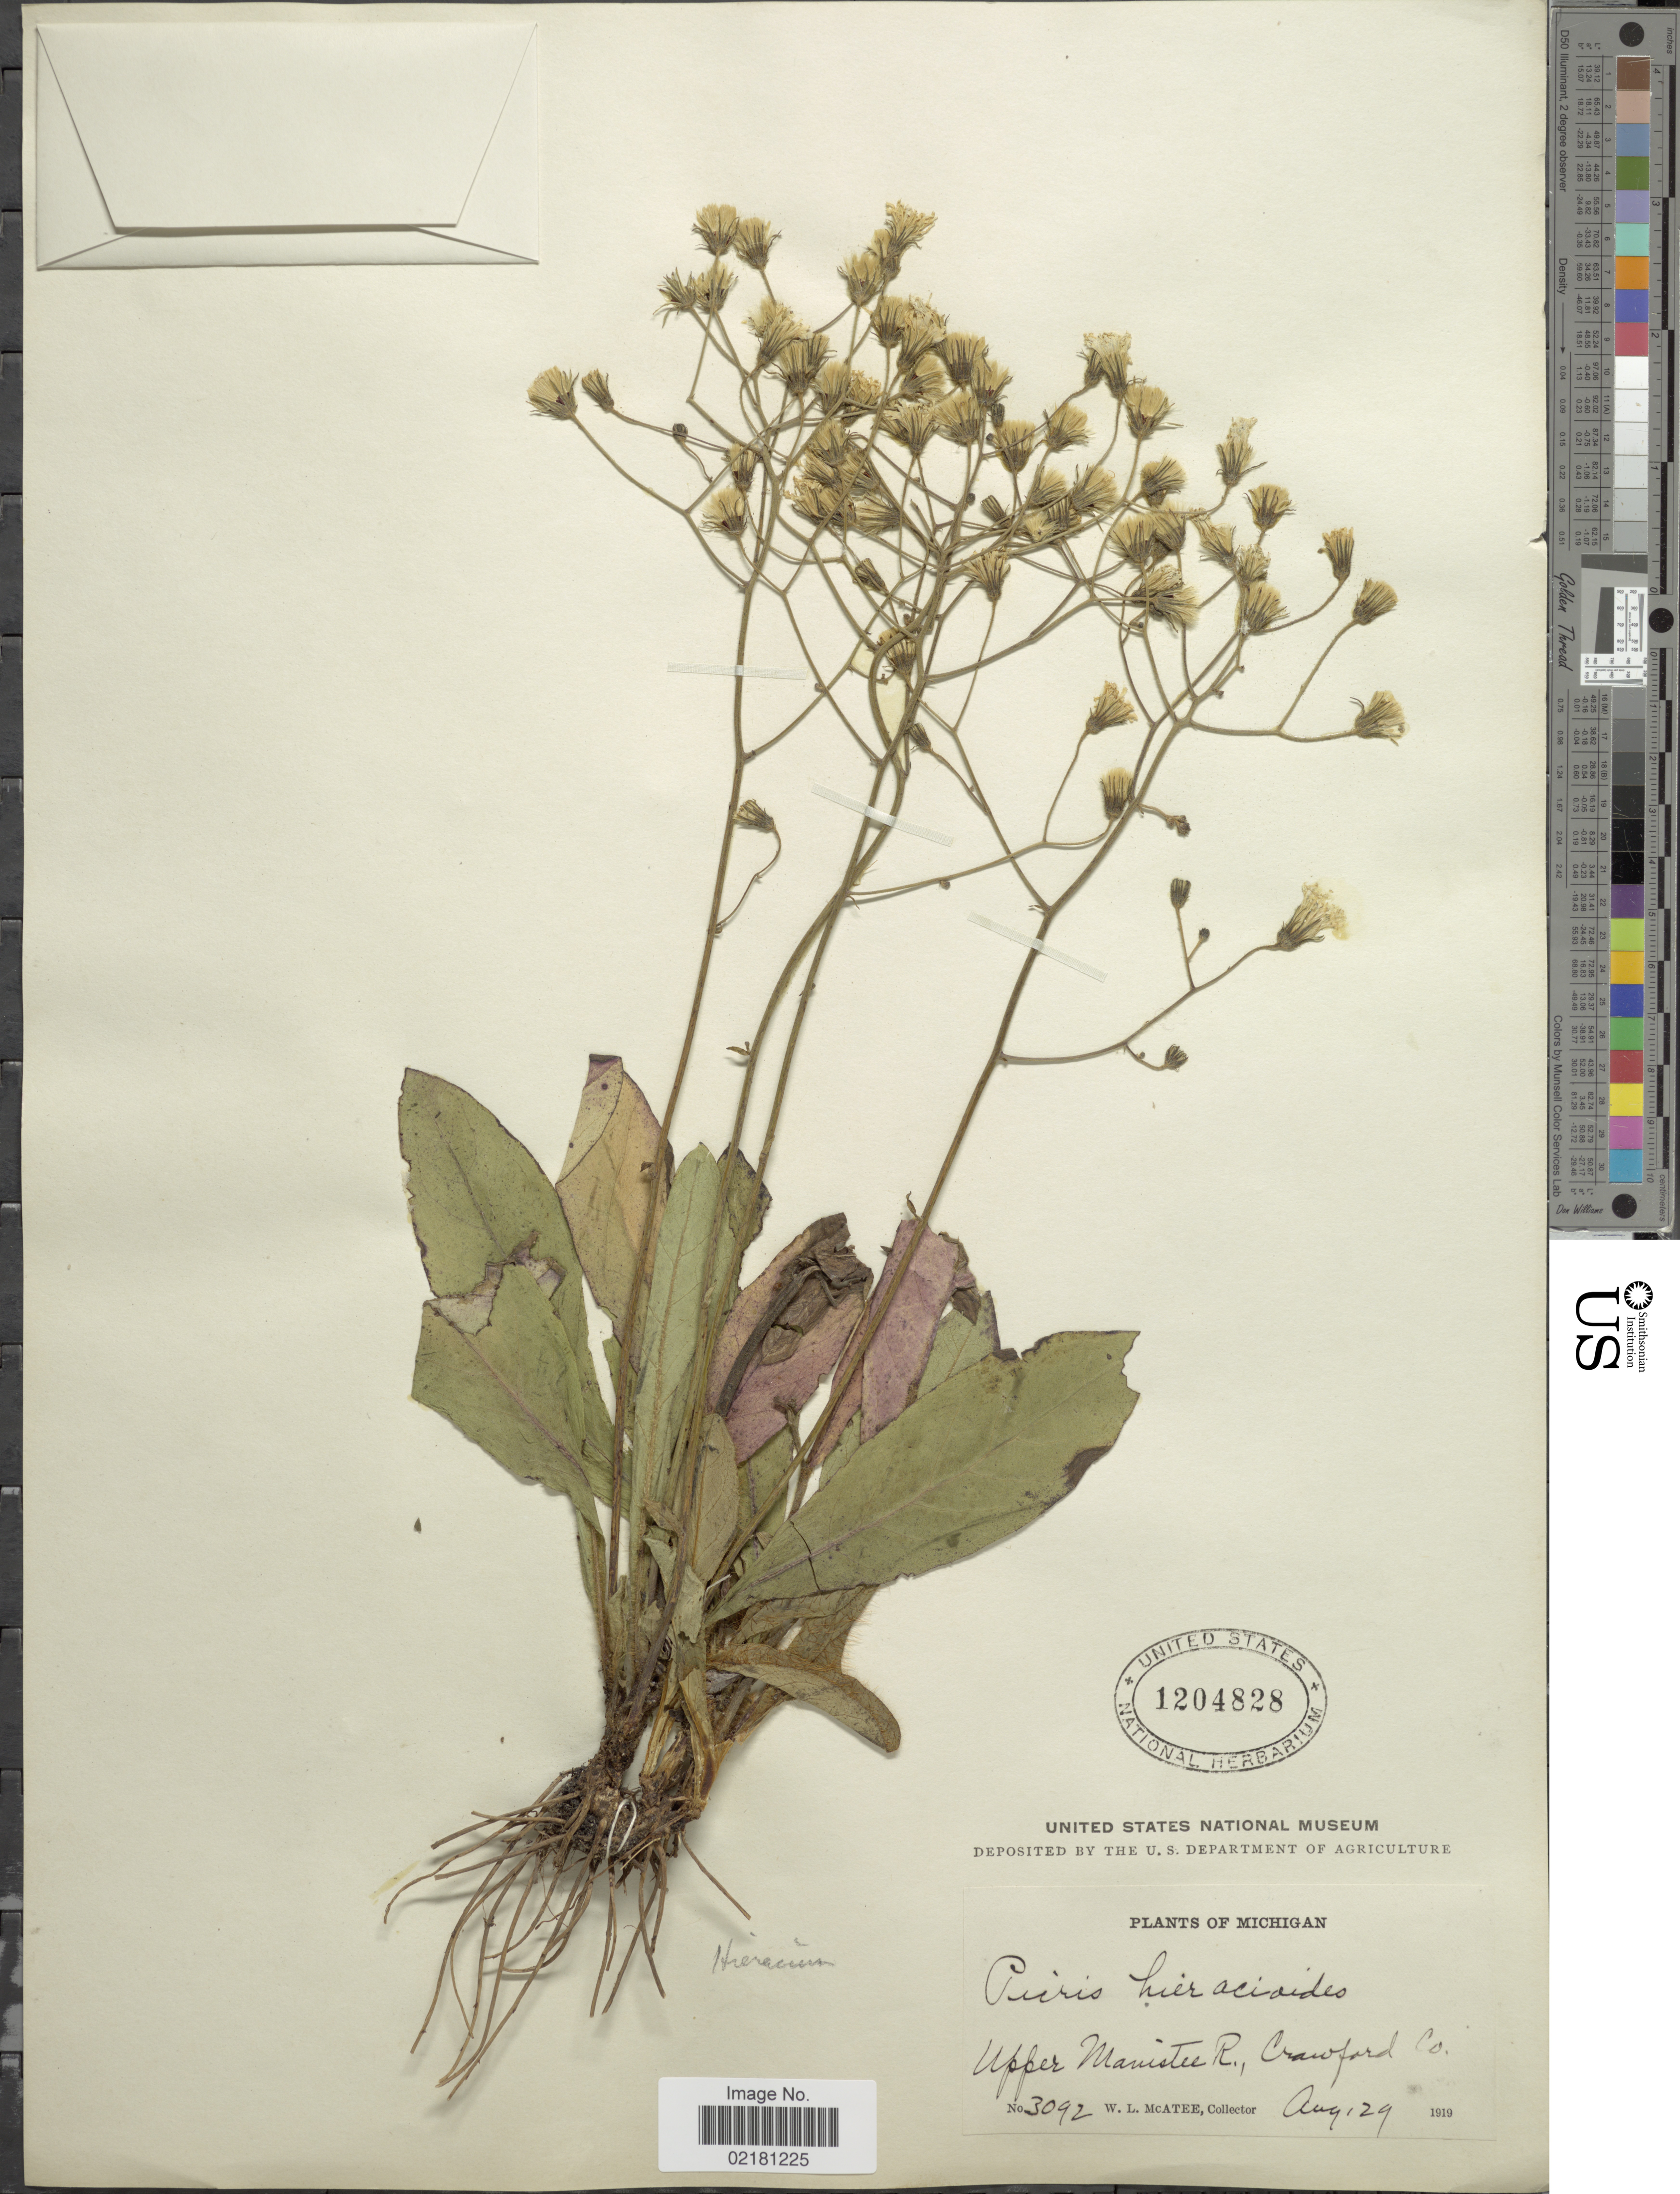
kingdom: Plantae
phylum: Tracheophyta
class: Magnoliopsida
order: Asterales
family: Asteraceae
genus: Hieracium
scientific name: Hieracium repandulare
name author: Druce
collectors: W. McAtee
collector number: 3092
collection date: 1919-08-29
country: United States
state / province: Michigan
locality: Upper Manistee R., Crawford Co.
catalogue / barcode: US 1204828